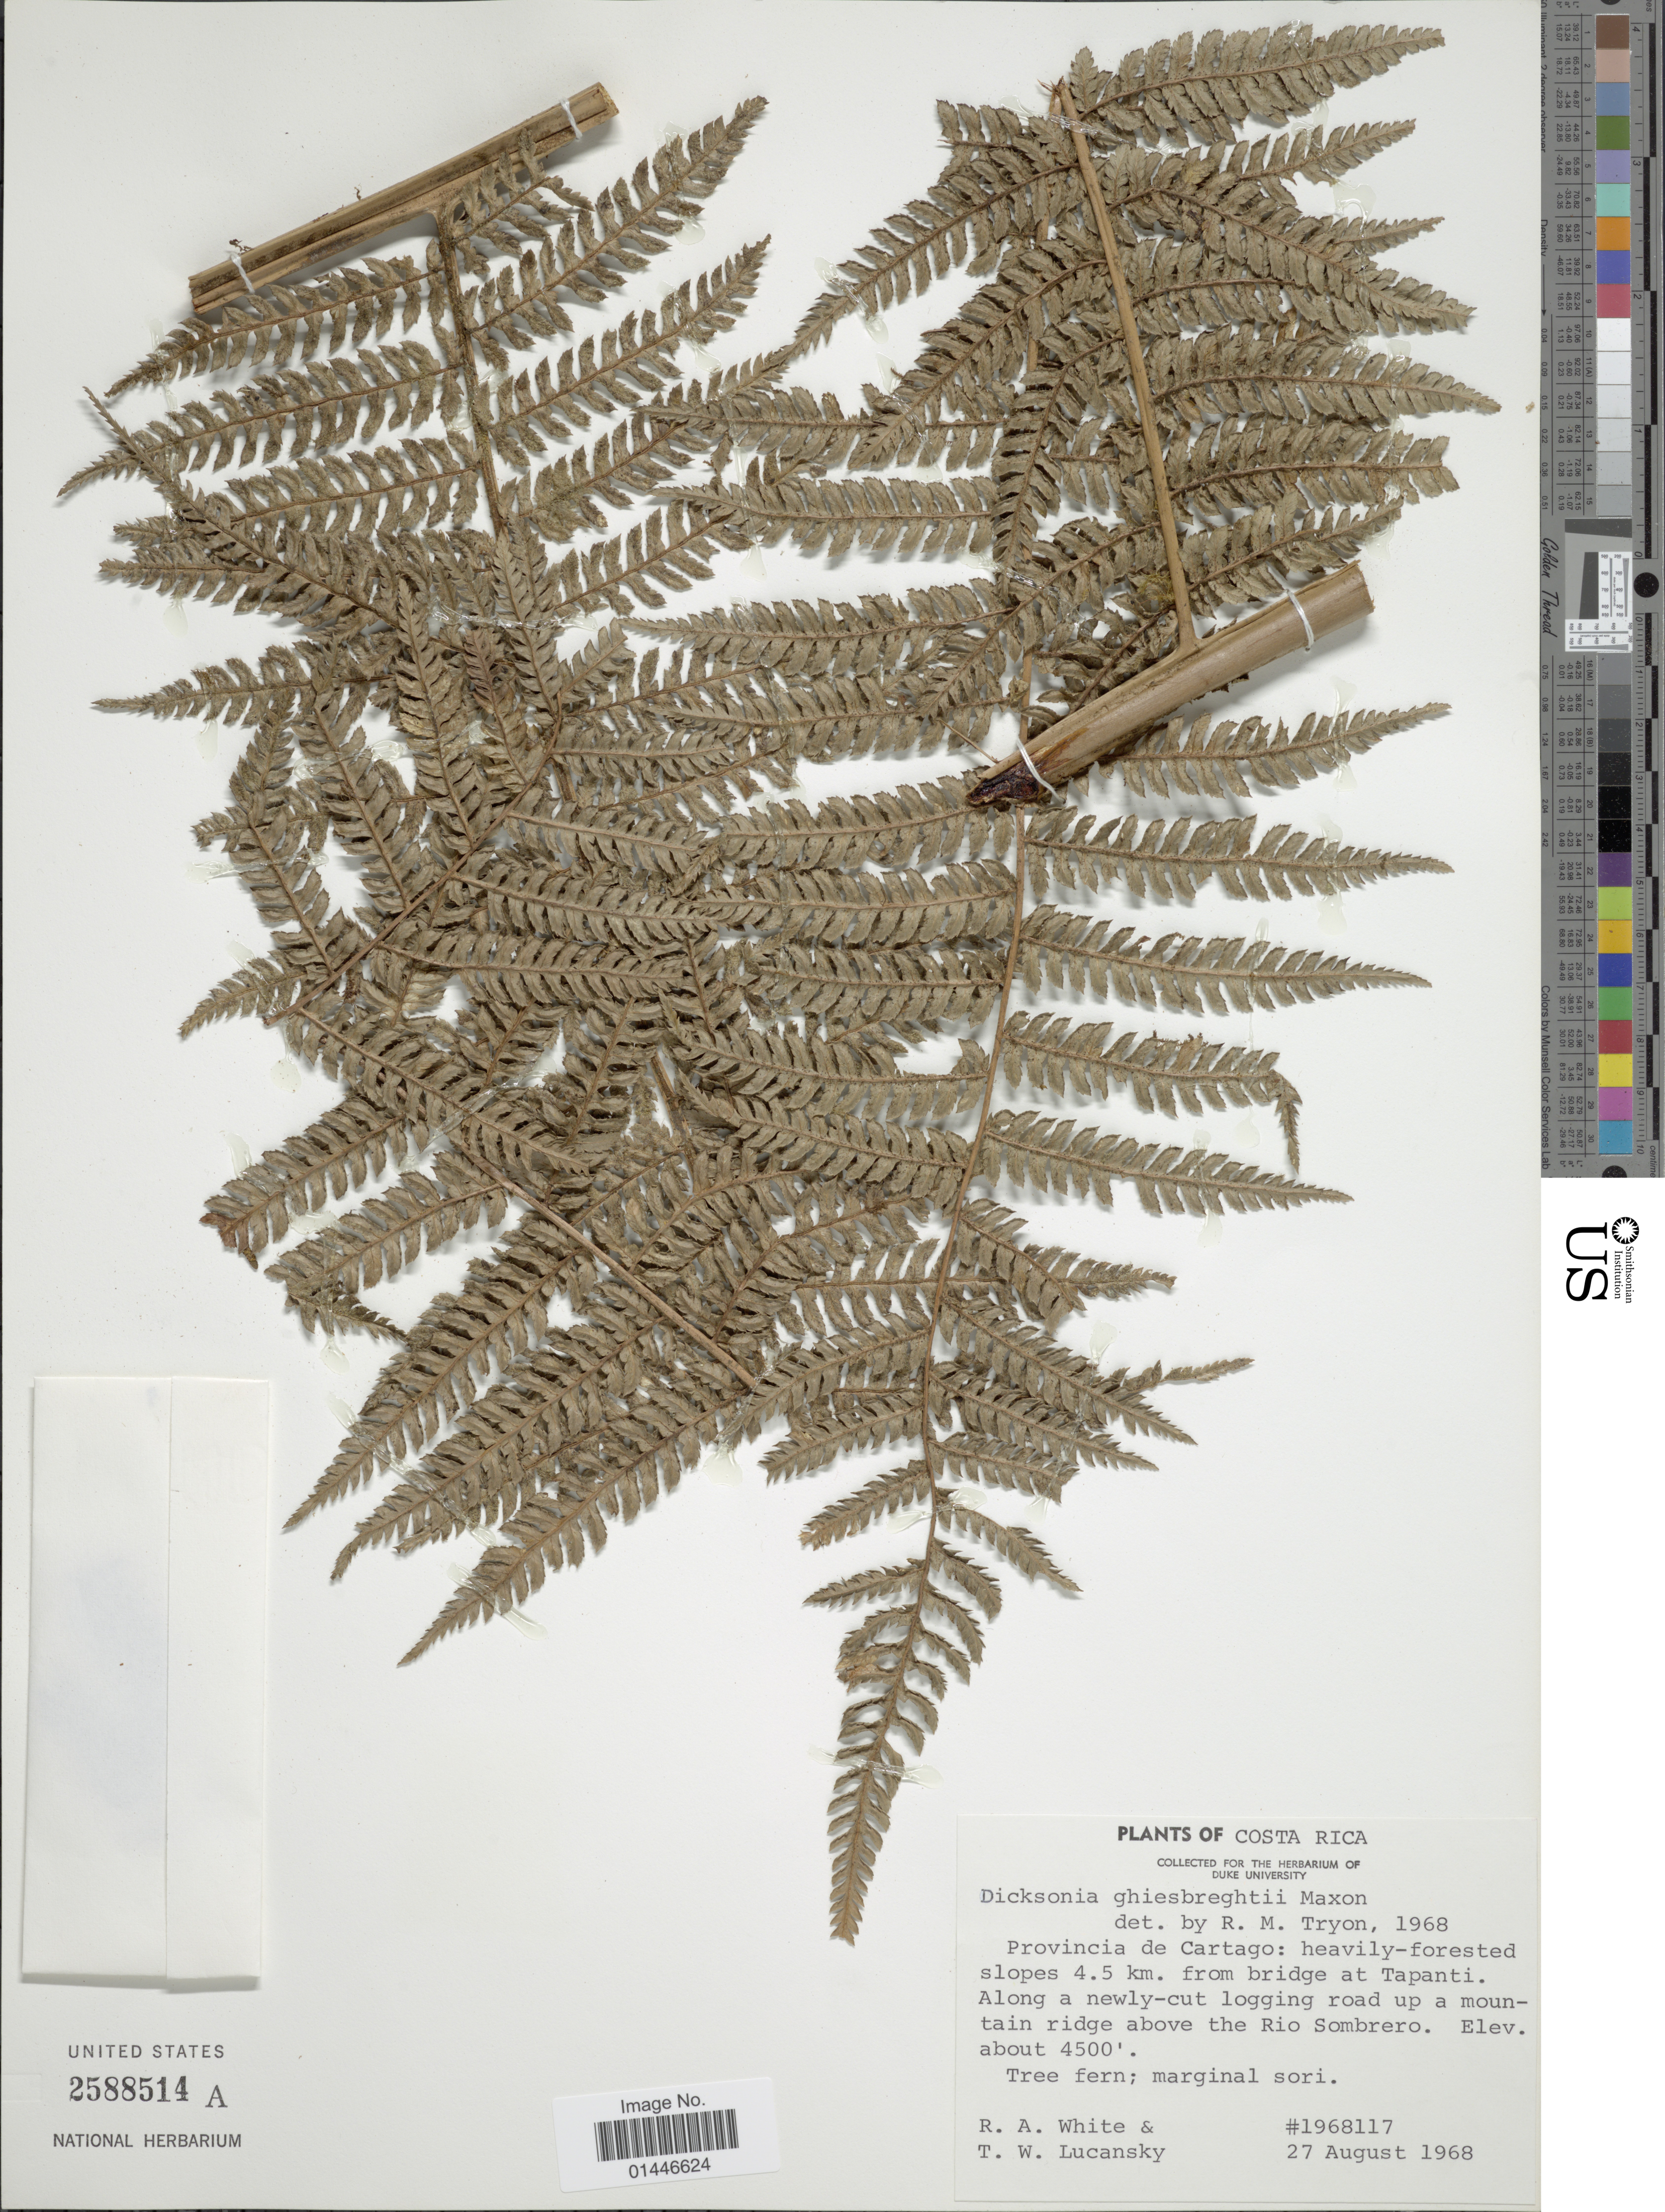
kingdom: Plantae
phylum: Tracheophyta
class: Polypodiopsida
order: Cyatheales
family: Dicksoniaceae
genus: Dicksonia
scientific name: Dicksonia gigantea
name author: H. Karst.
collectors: R. A. White & T. Lucansky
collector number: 1968117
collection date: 1968-08-27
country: Costa Rica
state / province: Cartago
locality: Heavliy-forested slopes 4.5 km. from bridge at Tapanti. Along a newly-cut logging road up a mountain ridge above the Rio Sombrero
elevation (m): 1372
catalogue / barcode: US 2588514A